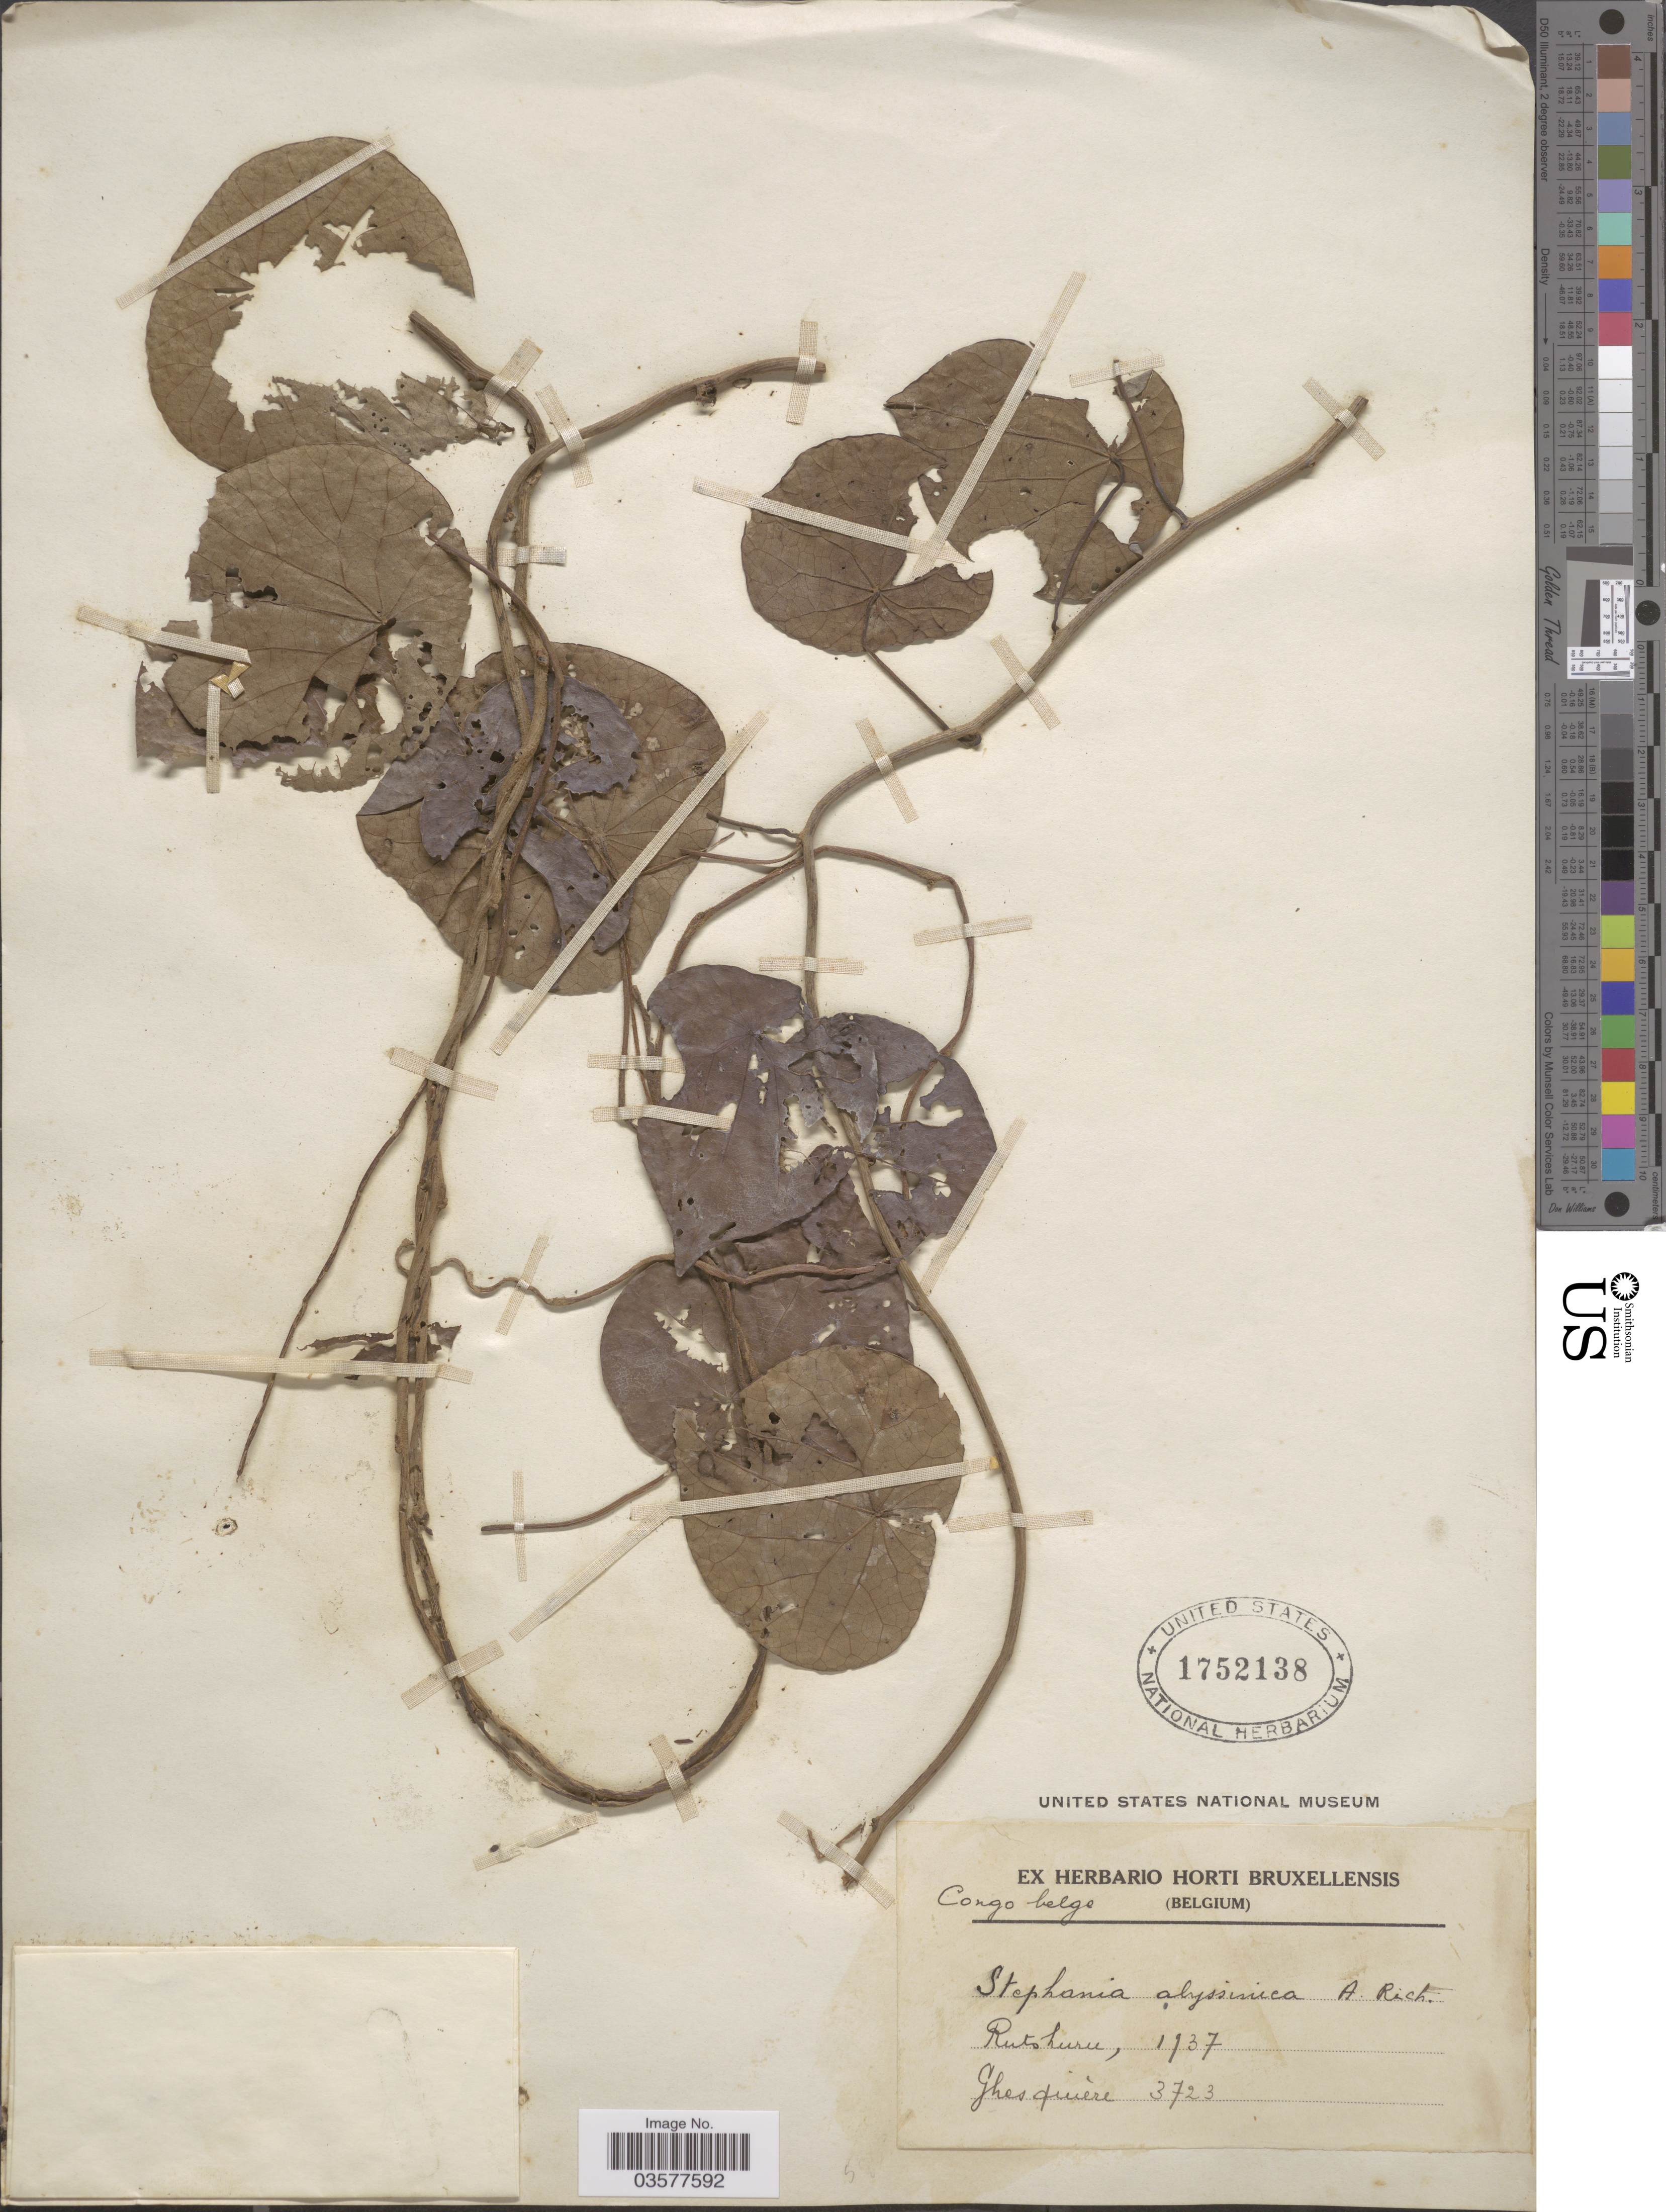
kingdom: Plantae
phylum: Tracheophyta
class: Magnoliopsida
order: Ranunculales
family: Menispermaceae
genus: Stephania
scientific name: Stephania abyssinica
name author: (Quart.-Dill. & A. Rich.) Walp.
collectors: Ghesquière.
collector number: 3723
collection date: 1937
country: Congo, Democratic Republic of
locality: Congo Belge. Rutshuru.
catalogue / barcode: US 1752138